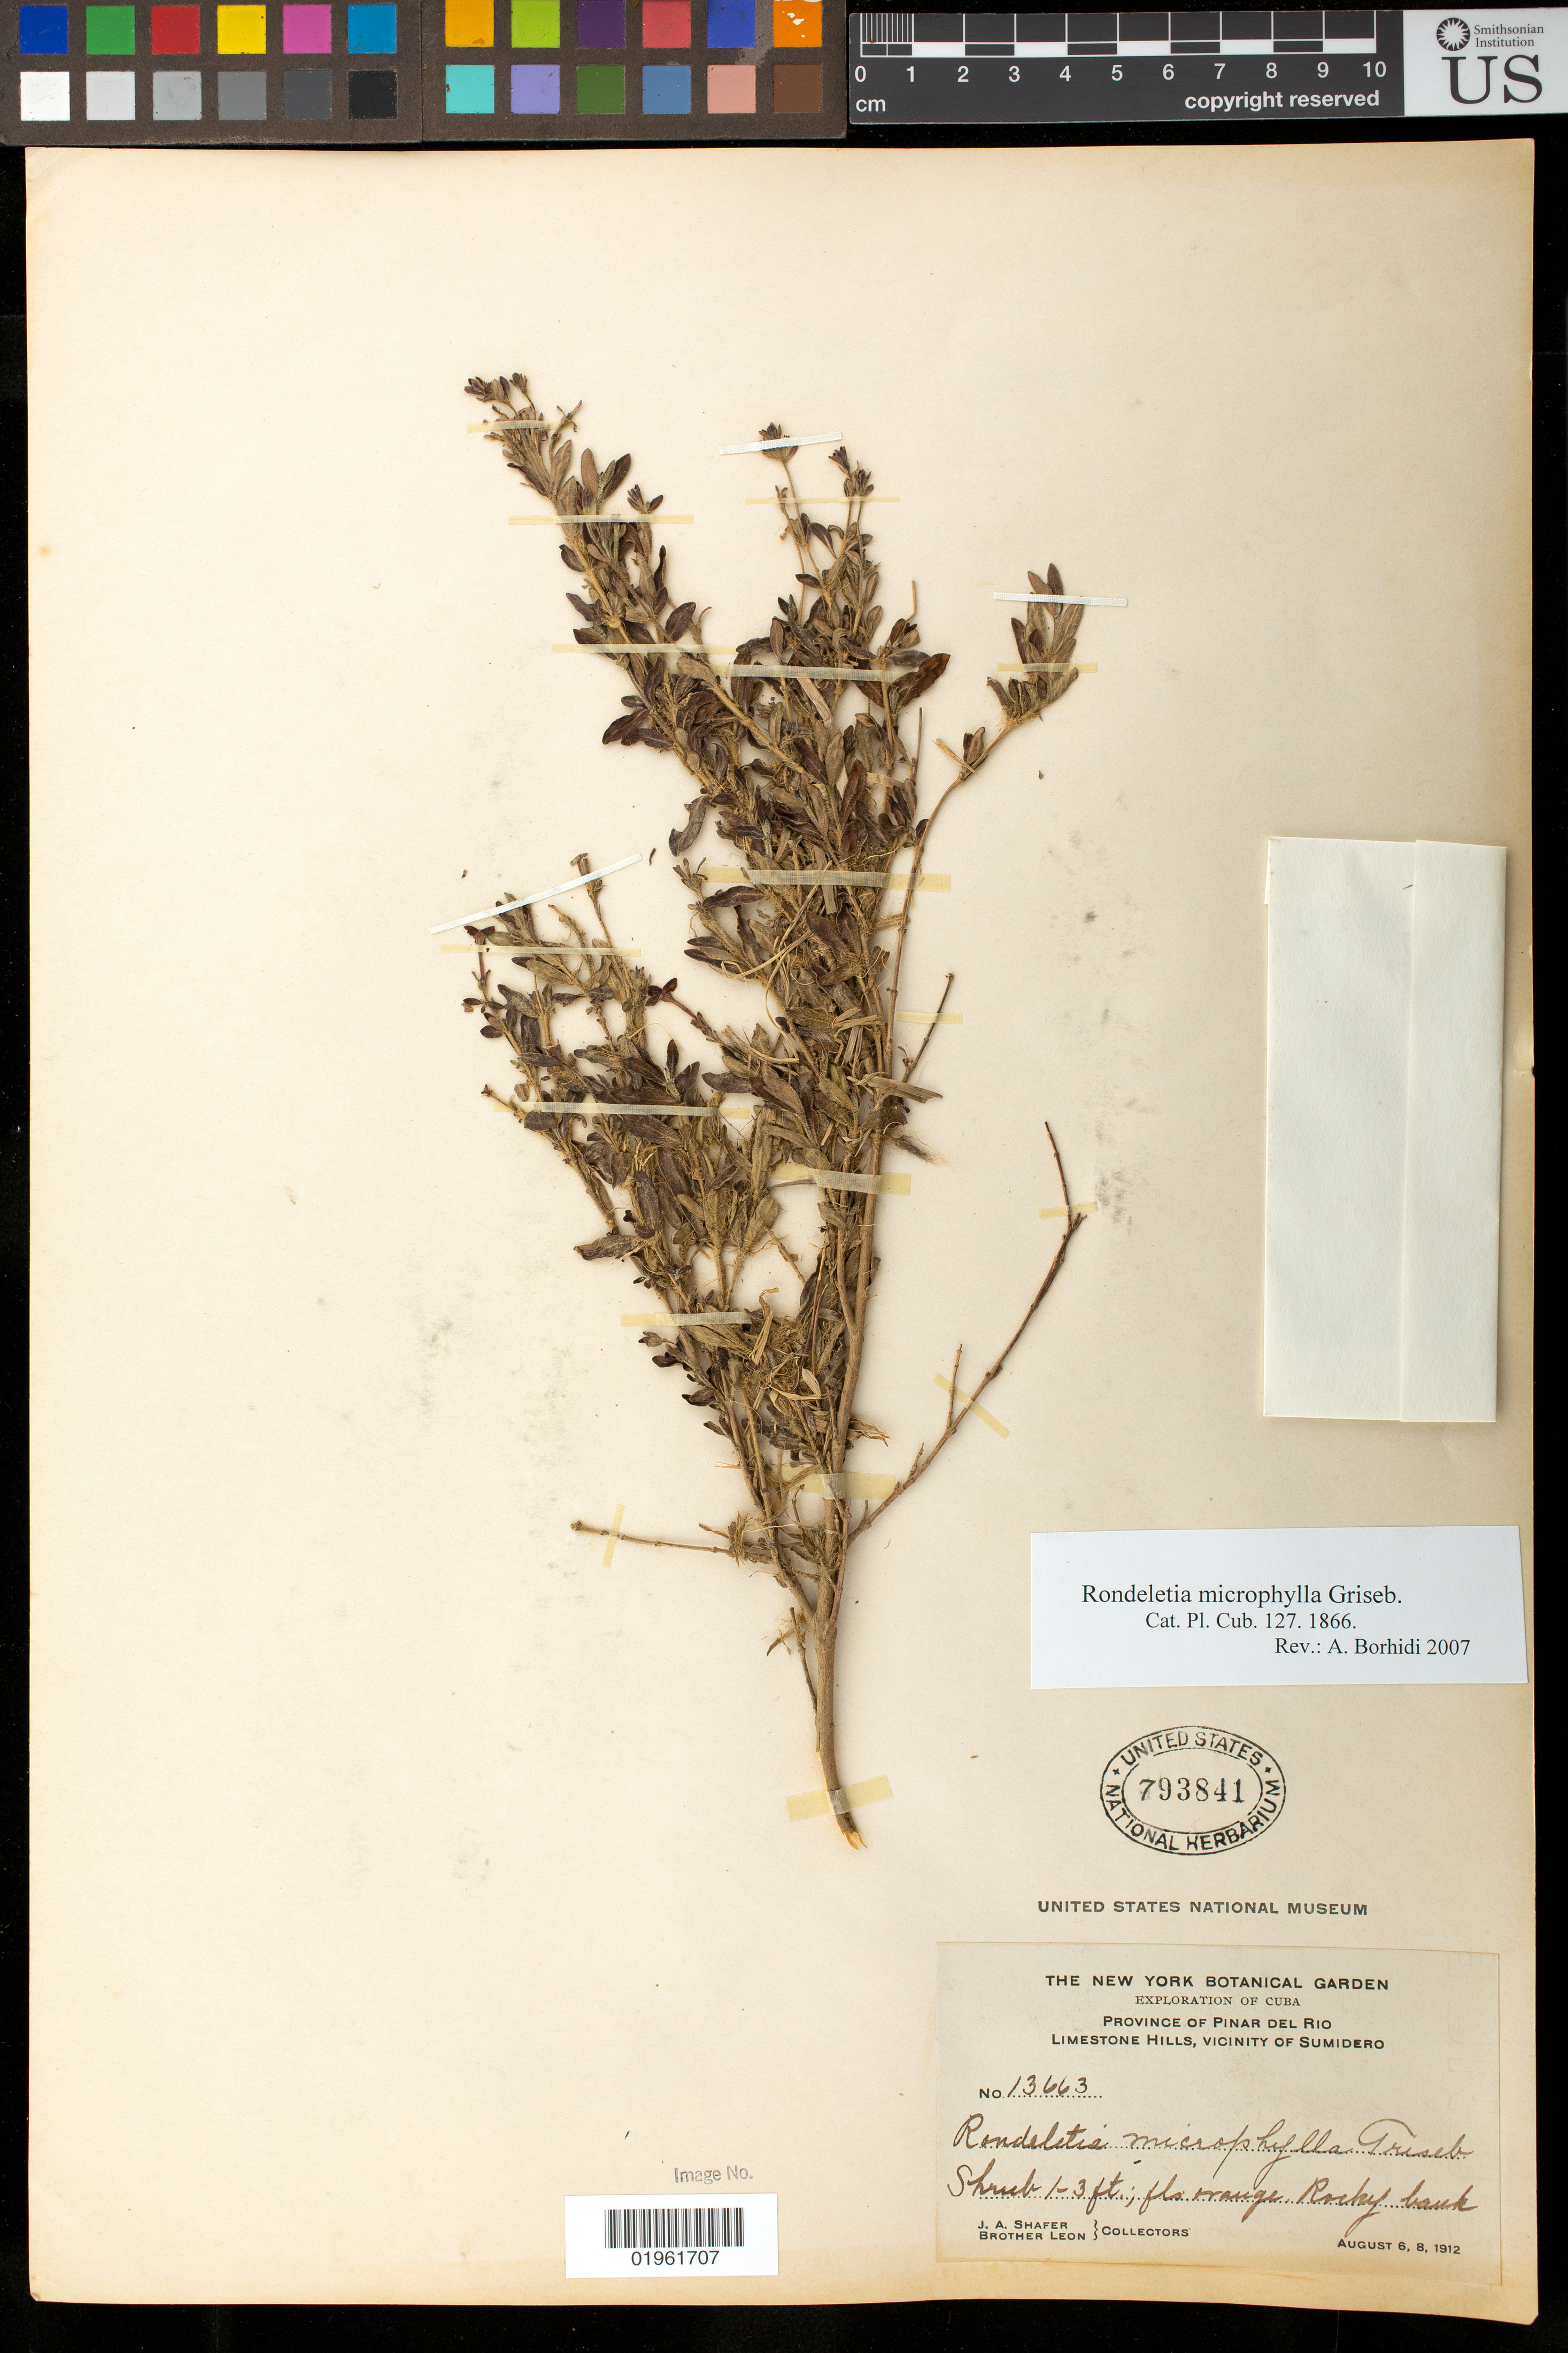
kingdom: Plantae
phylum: Tracheophyta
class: Magnoliopsida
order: Gentianales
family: Rubiaceae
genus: Rondeletia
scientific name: Rondeletia microphylla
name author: Griseb.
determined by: Borhidi, Attila L.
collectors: J. A. Shafer & Bro. León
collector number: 13663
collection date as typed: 06 Aug 1912 and 08 Aug 1912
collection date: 1912-08-06,1912-08-08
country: Cuba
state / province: Pinar del Rio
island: Cuba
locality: Limestone Hills, Vicinity of Sumidero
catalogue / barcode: US 793841